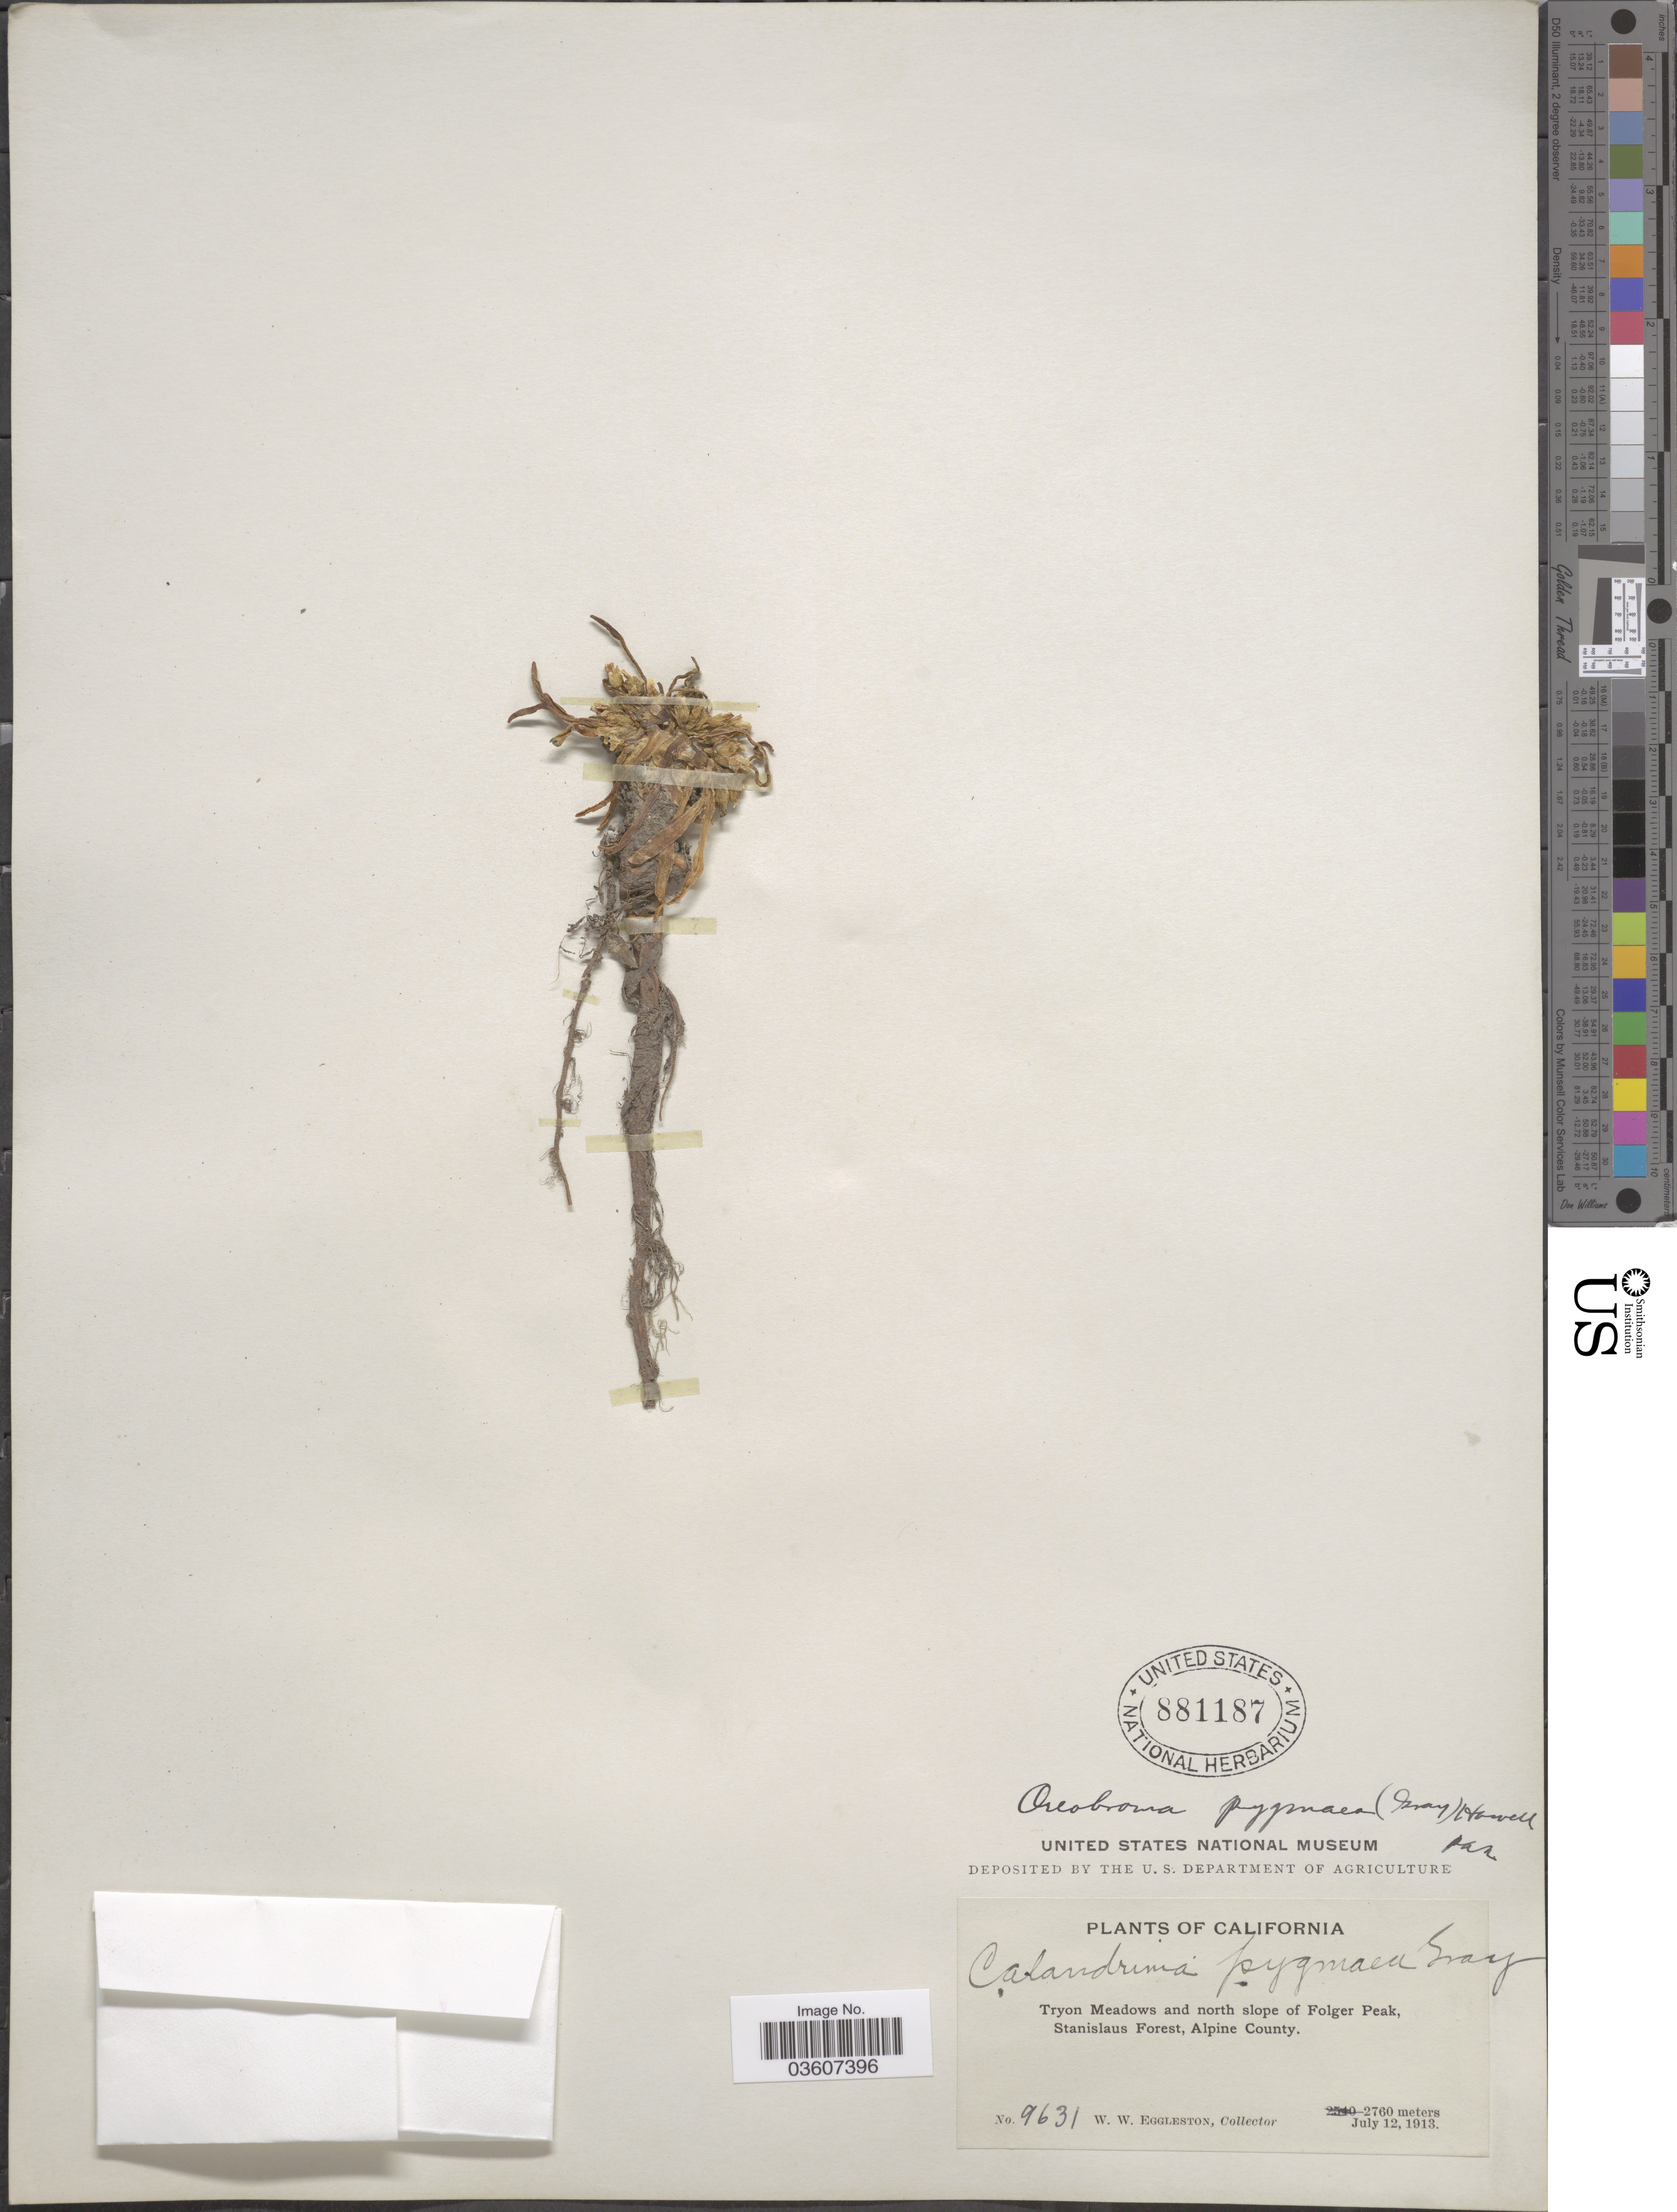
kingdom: Plantae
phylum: Tracheophyta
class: Magnoliopsida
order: Caryophyllales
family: Montiaceae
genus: Lewisia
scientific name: Lewisia pygmaea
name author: (A. Gray) B.L. Rob.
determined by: Strong, Mark T., (BOT), Smithsonian Institution - National Museum of Natural History (UNITED STATES)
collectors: W. W. Eggleston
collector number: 9631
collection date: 1913-07-12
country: United States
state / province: California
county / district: Alpine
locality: Tryon Meadows and north slope of Folger Peak, Stanislaus Forest, Alpine County.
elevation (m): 2760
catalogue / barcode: US 881187